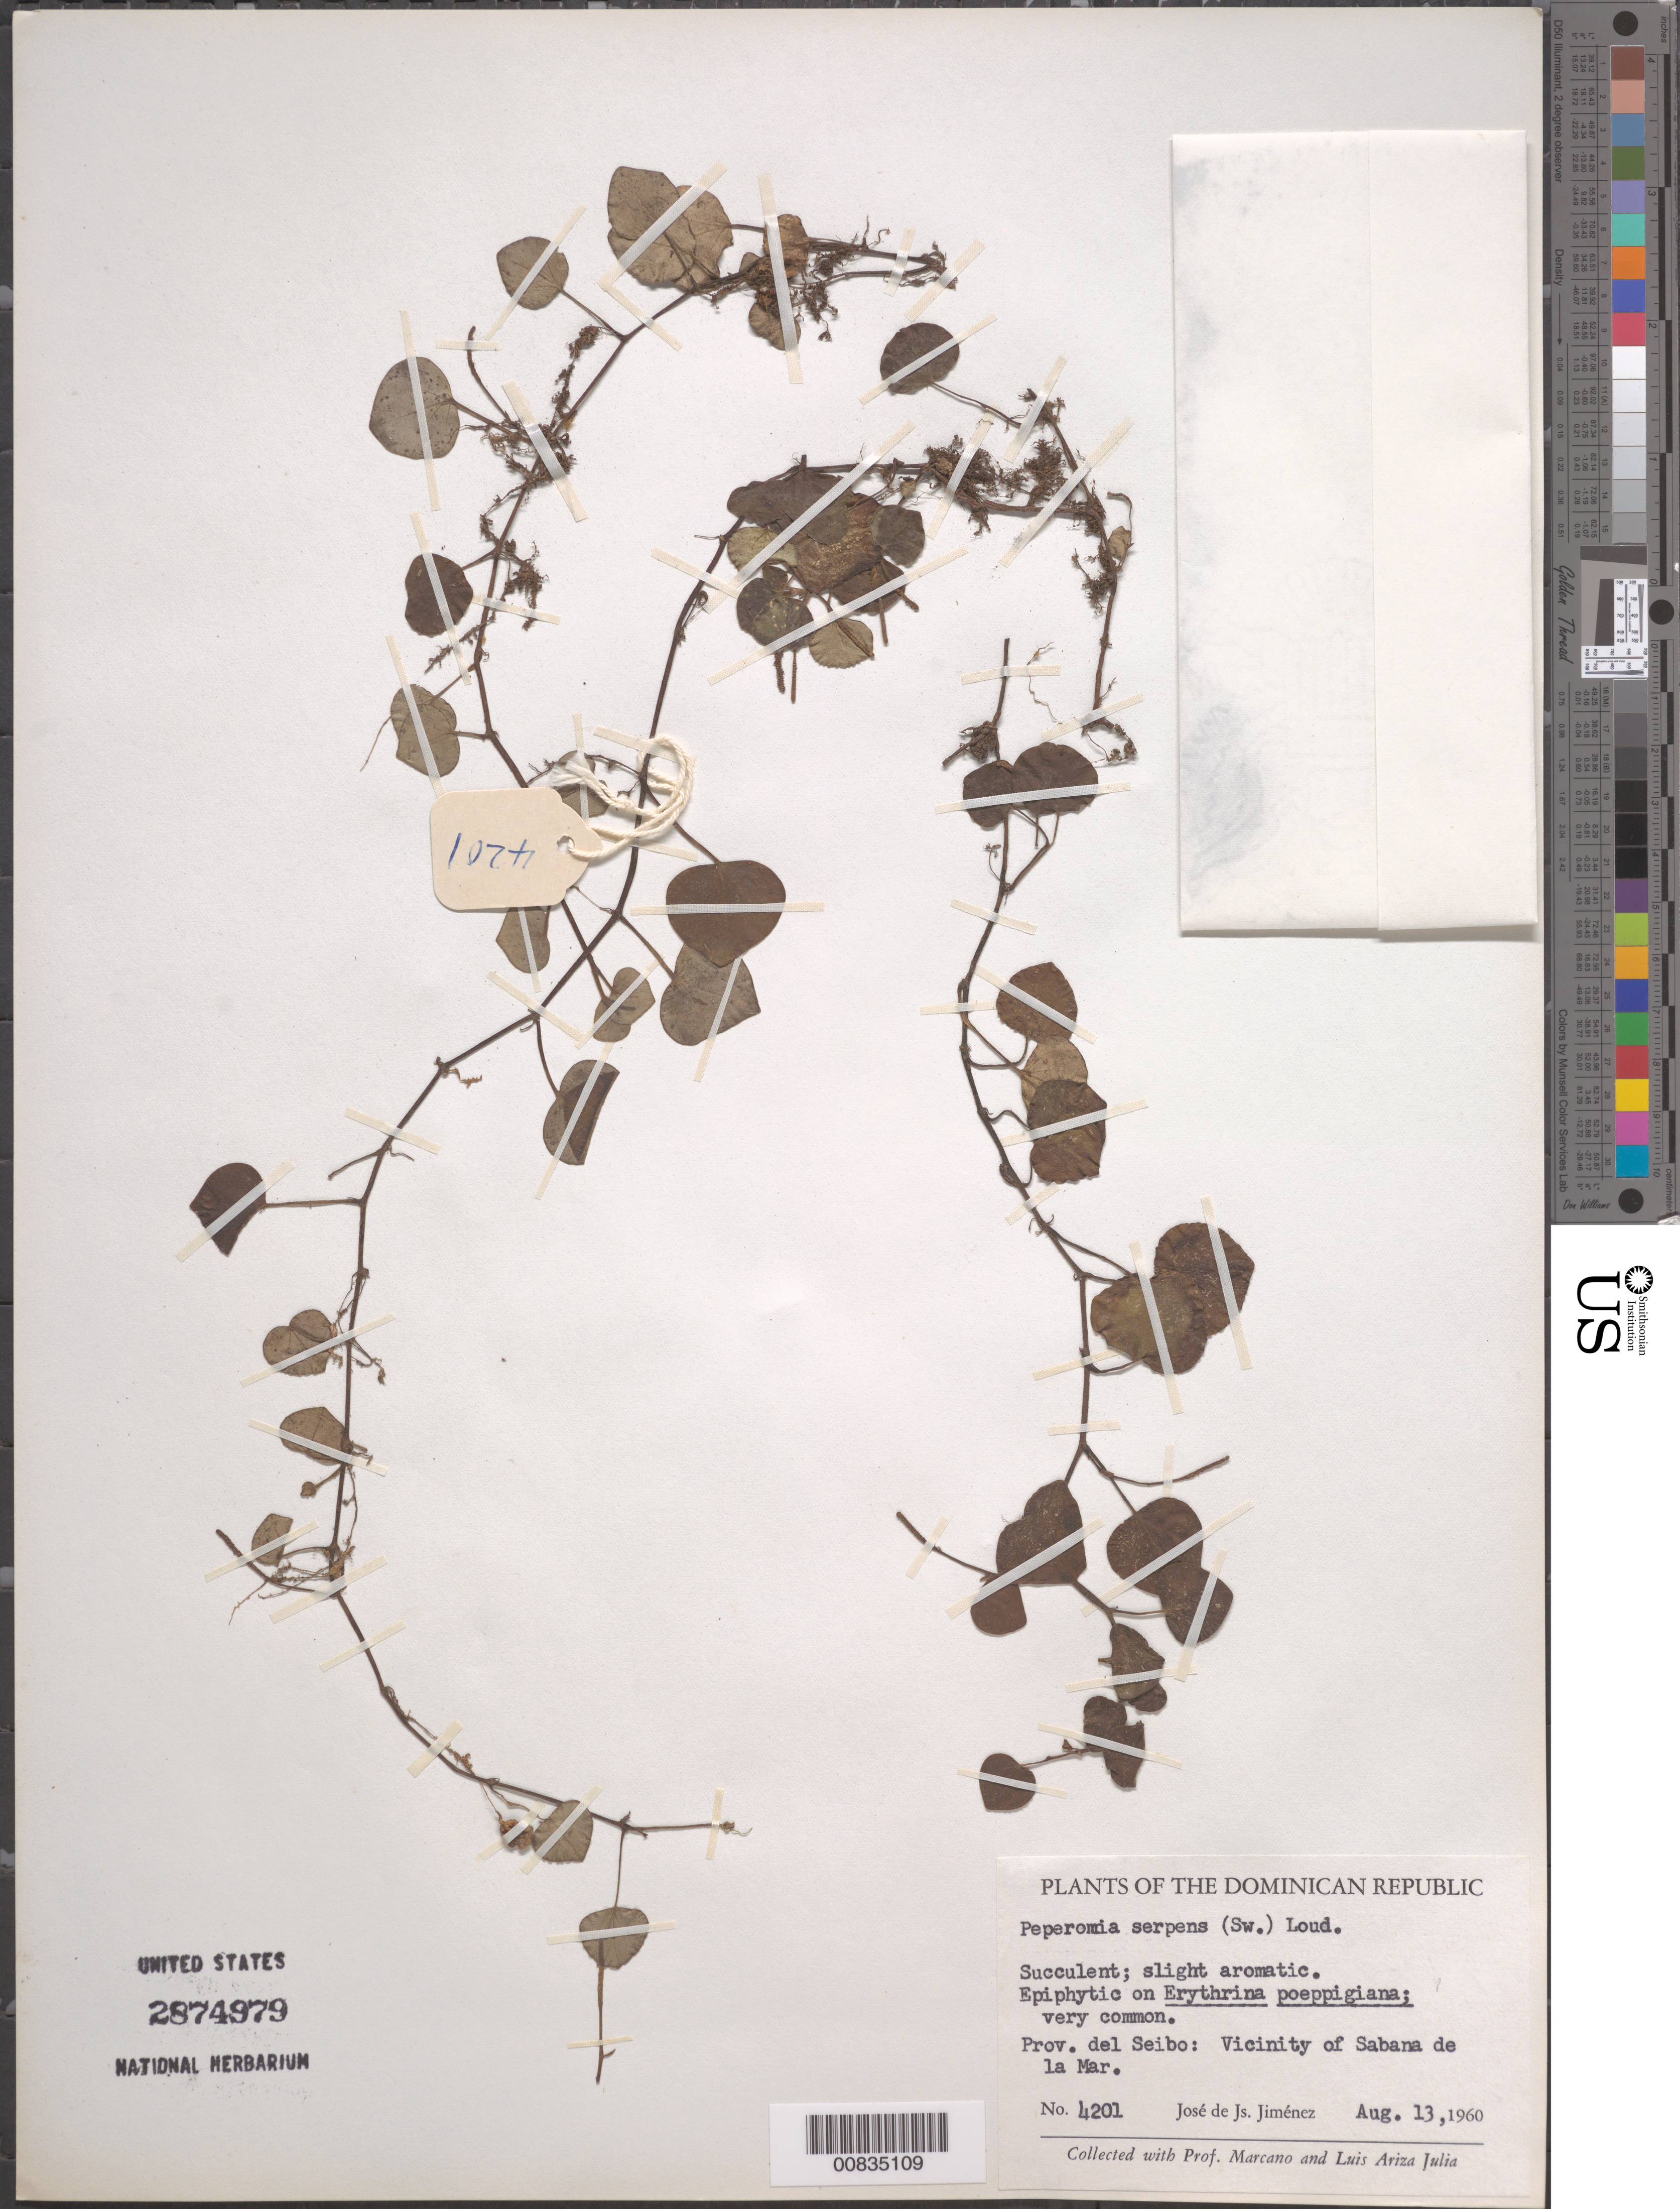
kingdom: Plantae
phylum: Tracheophyta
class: Magnoliopsida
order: Piperales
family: Piperaceae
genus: Peperomia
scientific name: Peperomia serpens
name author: (Sw.) Loudon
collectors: J. J. Jiménez, E. J. Marcano F. & L. Ariza-Julia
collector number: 4201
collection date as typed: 13 Aug 1960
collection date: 1960-08-13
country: Dominican Republic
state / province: El Seibo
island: Hispaniola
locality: Vicinity of Sabana de la Mar.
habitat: On Erythrina poeppigiana.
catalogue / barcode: US 2874979